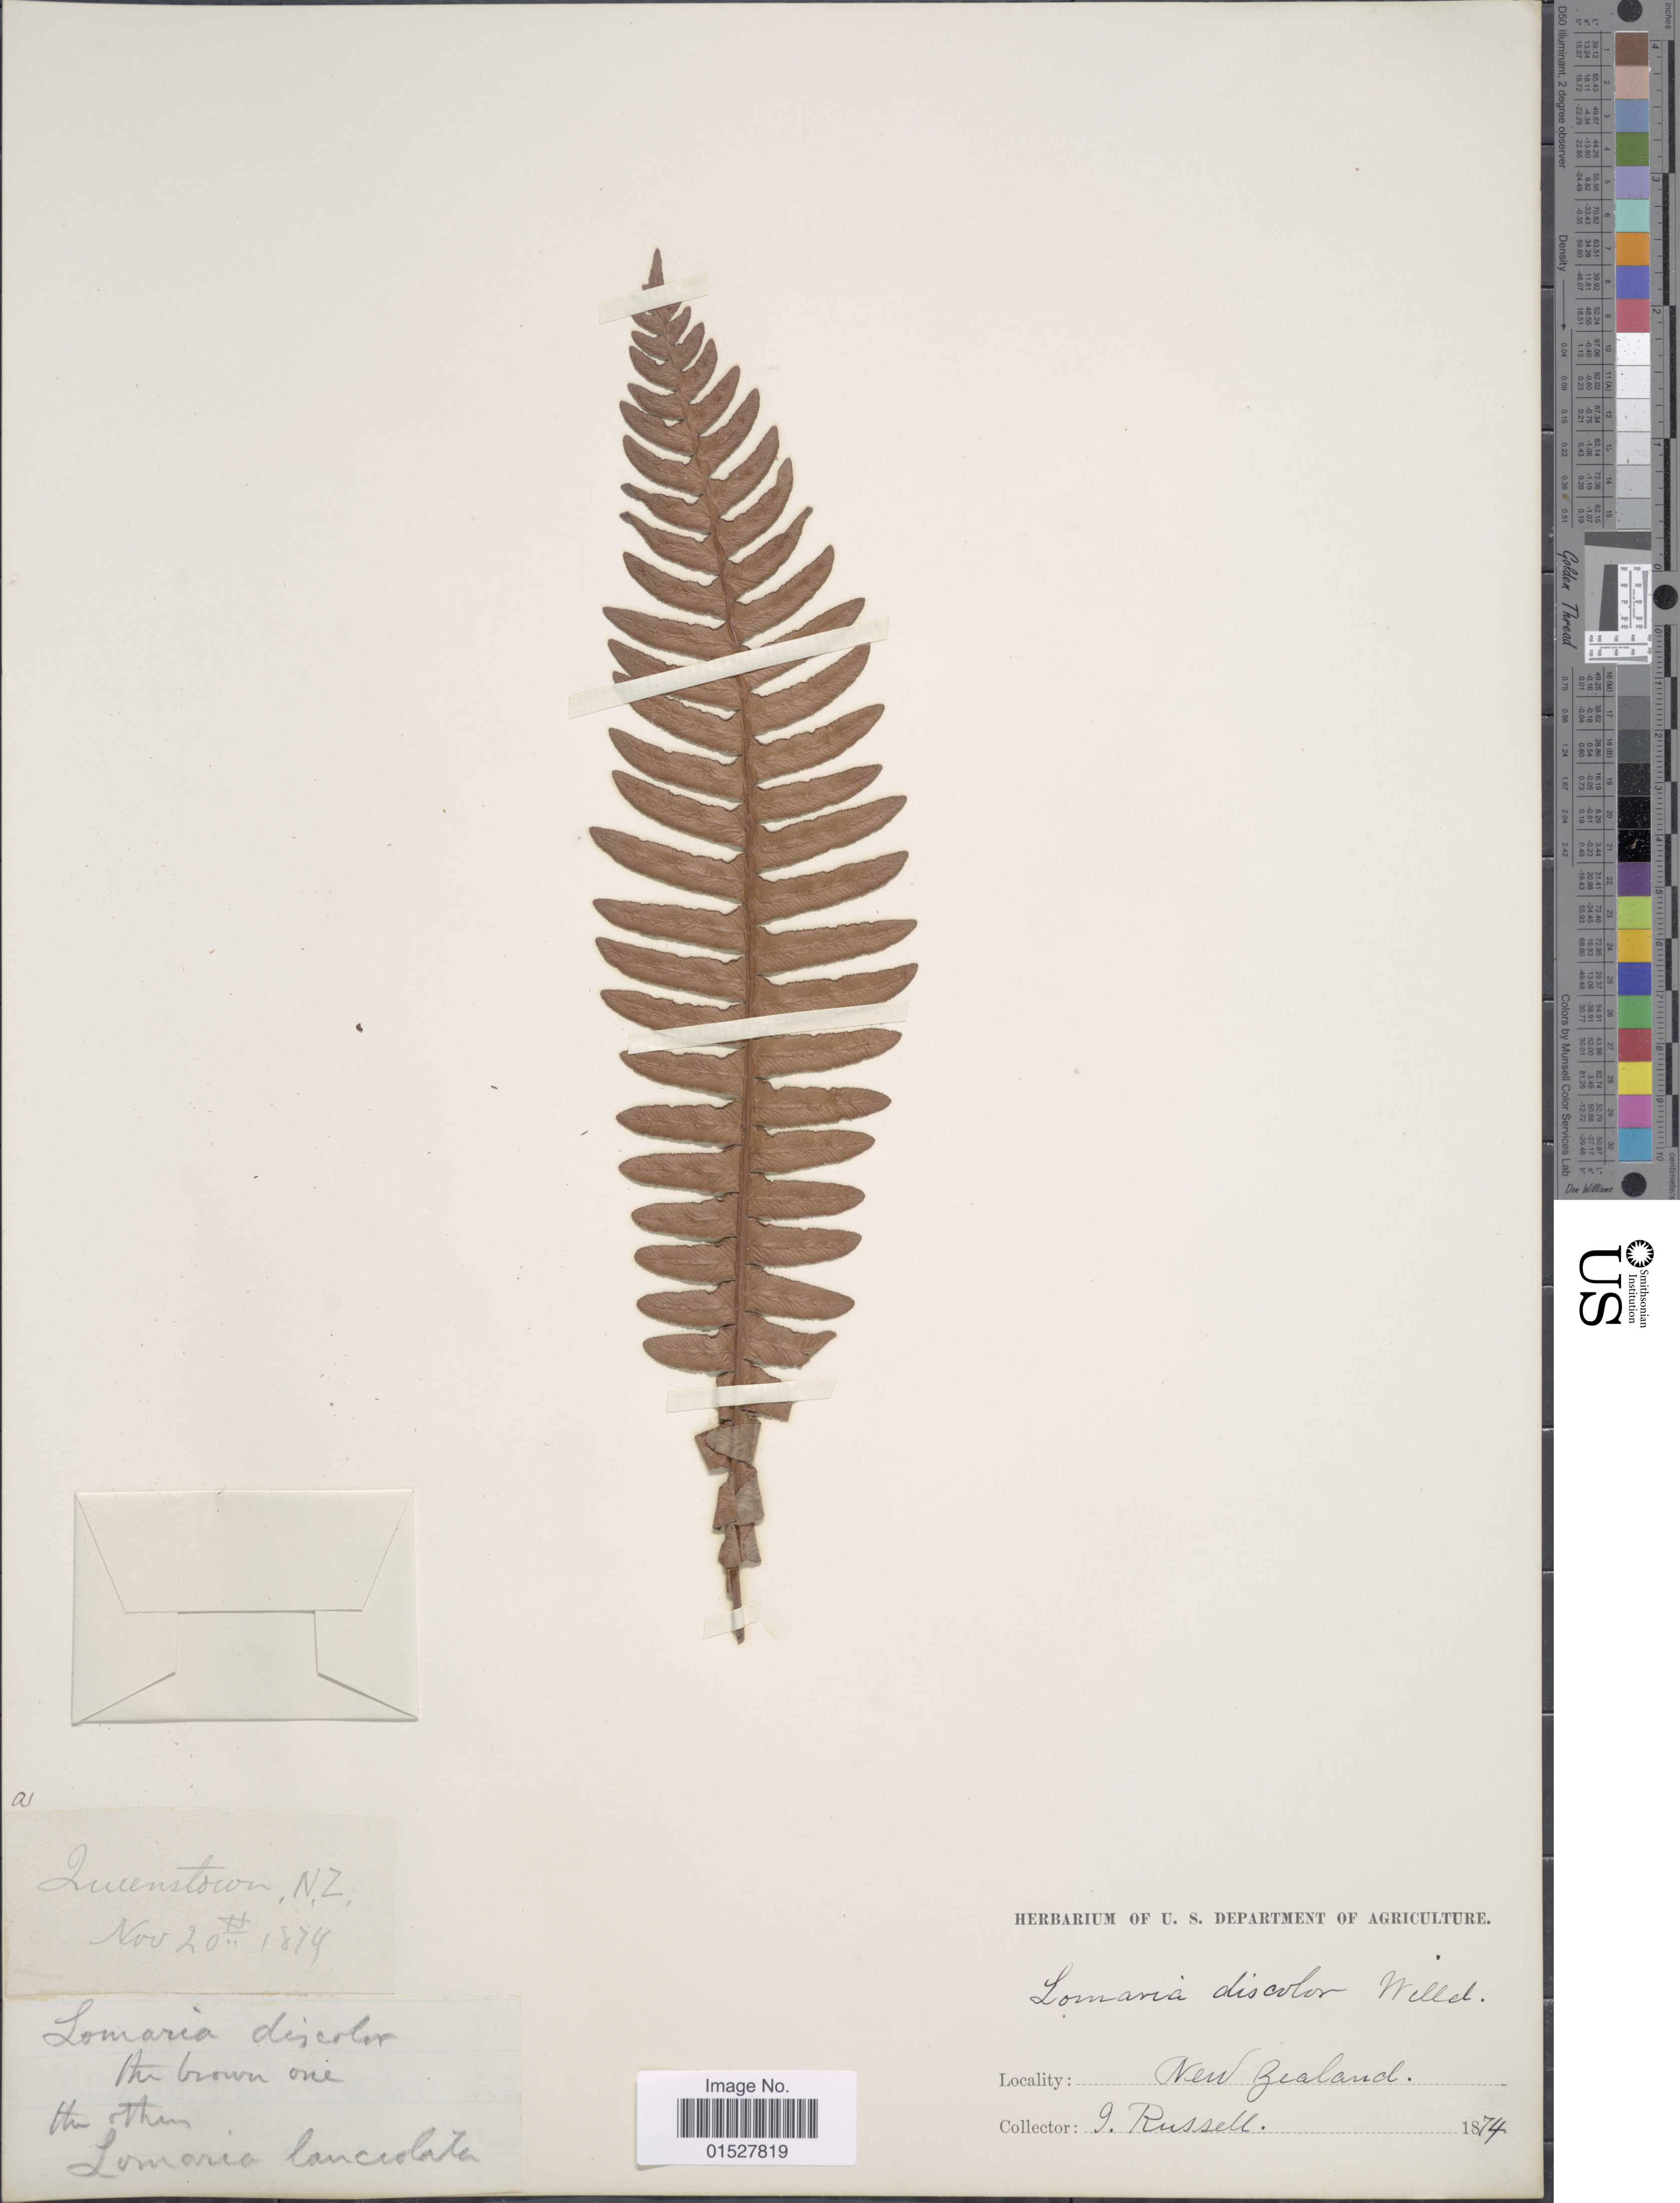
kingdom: Plantae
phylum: Tracheophyta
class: Polypodiopsida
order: Polypodiales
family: Blechnaceae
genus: Blechnum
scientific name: Blechnum discolor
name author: (G. Forst.) Keyserl.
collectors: J. Russell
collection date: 1874-11-20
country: New Zealand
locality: Queenstown